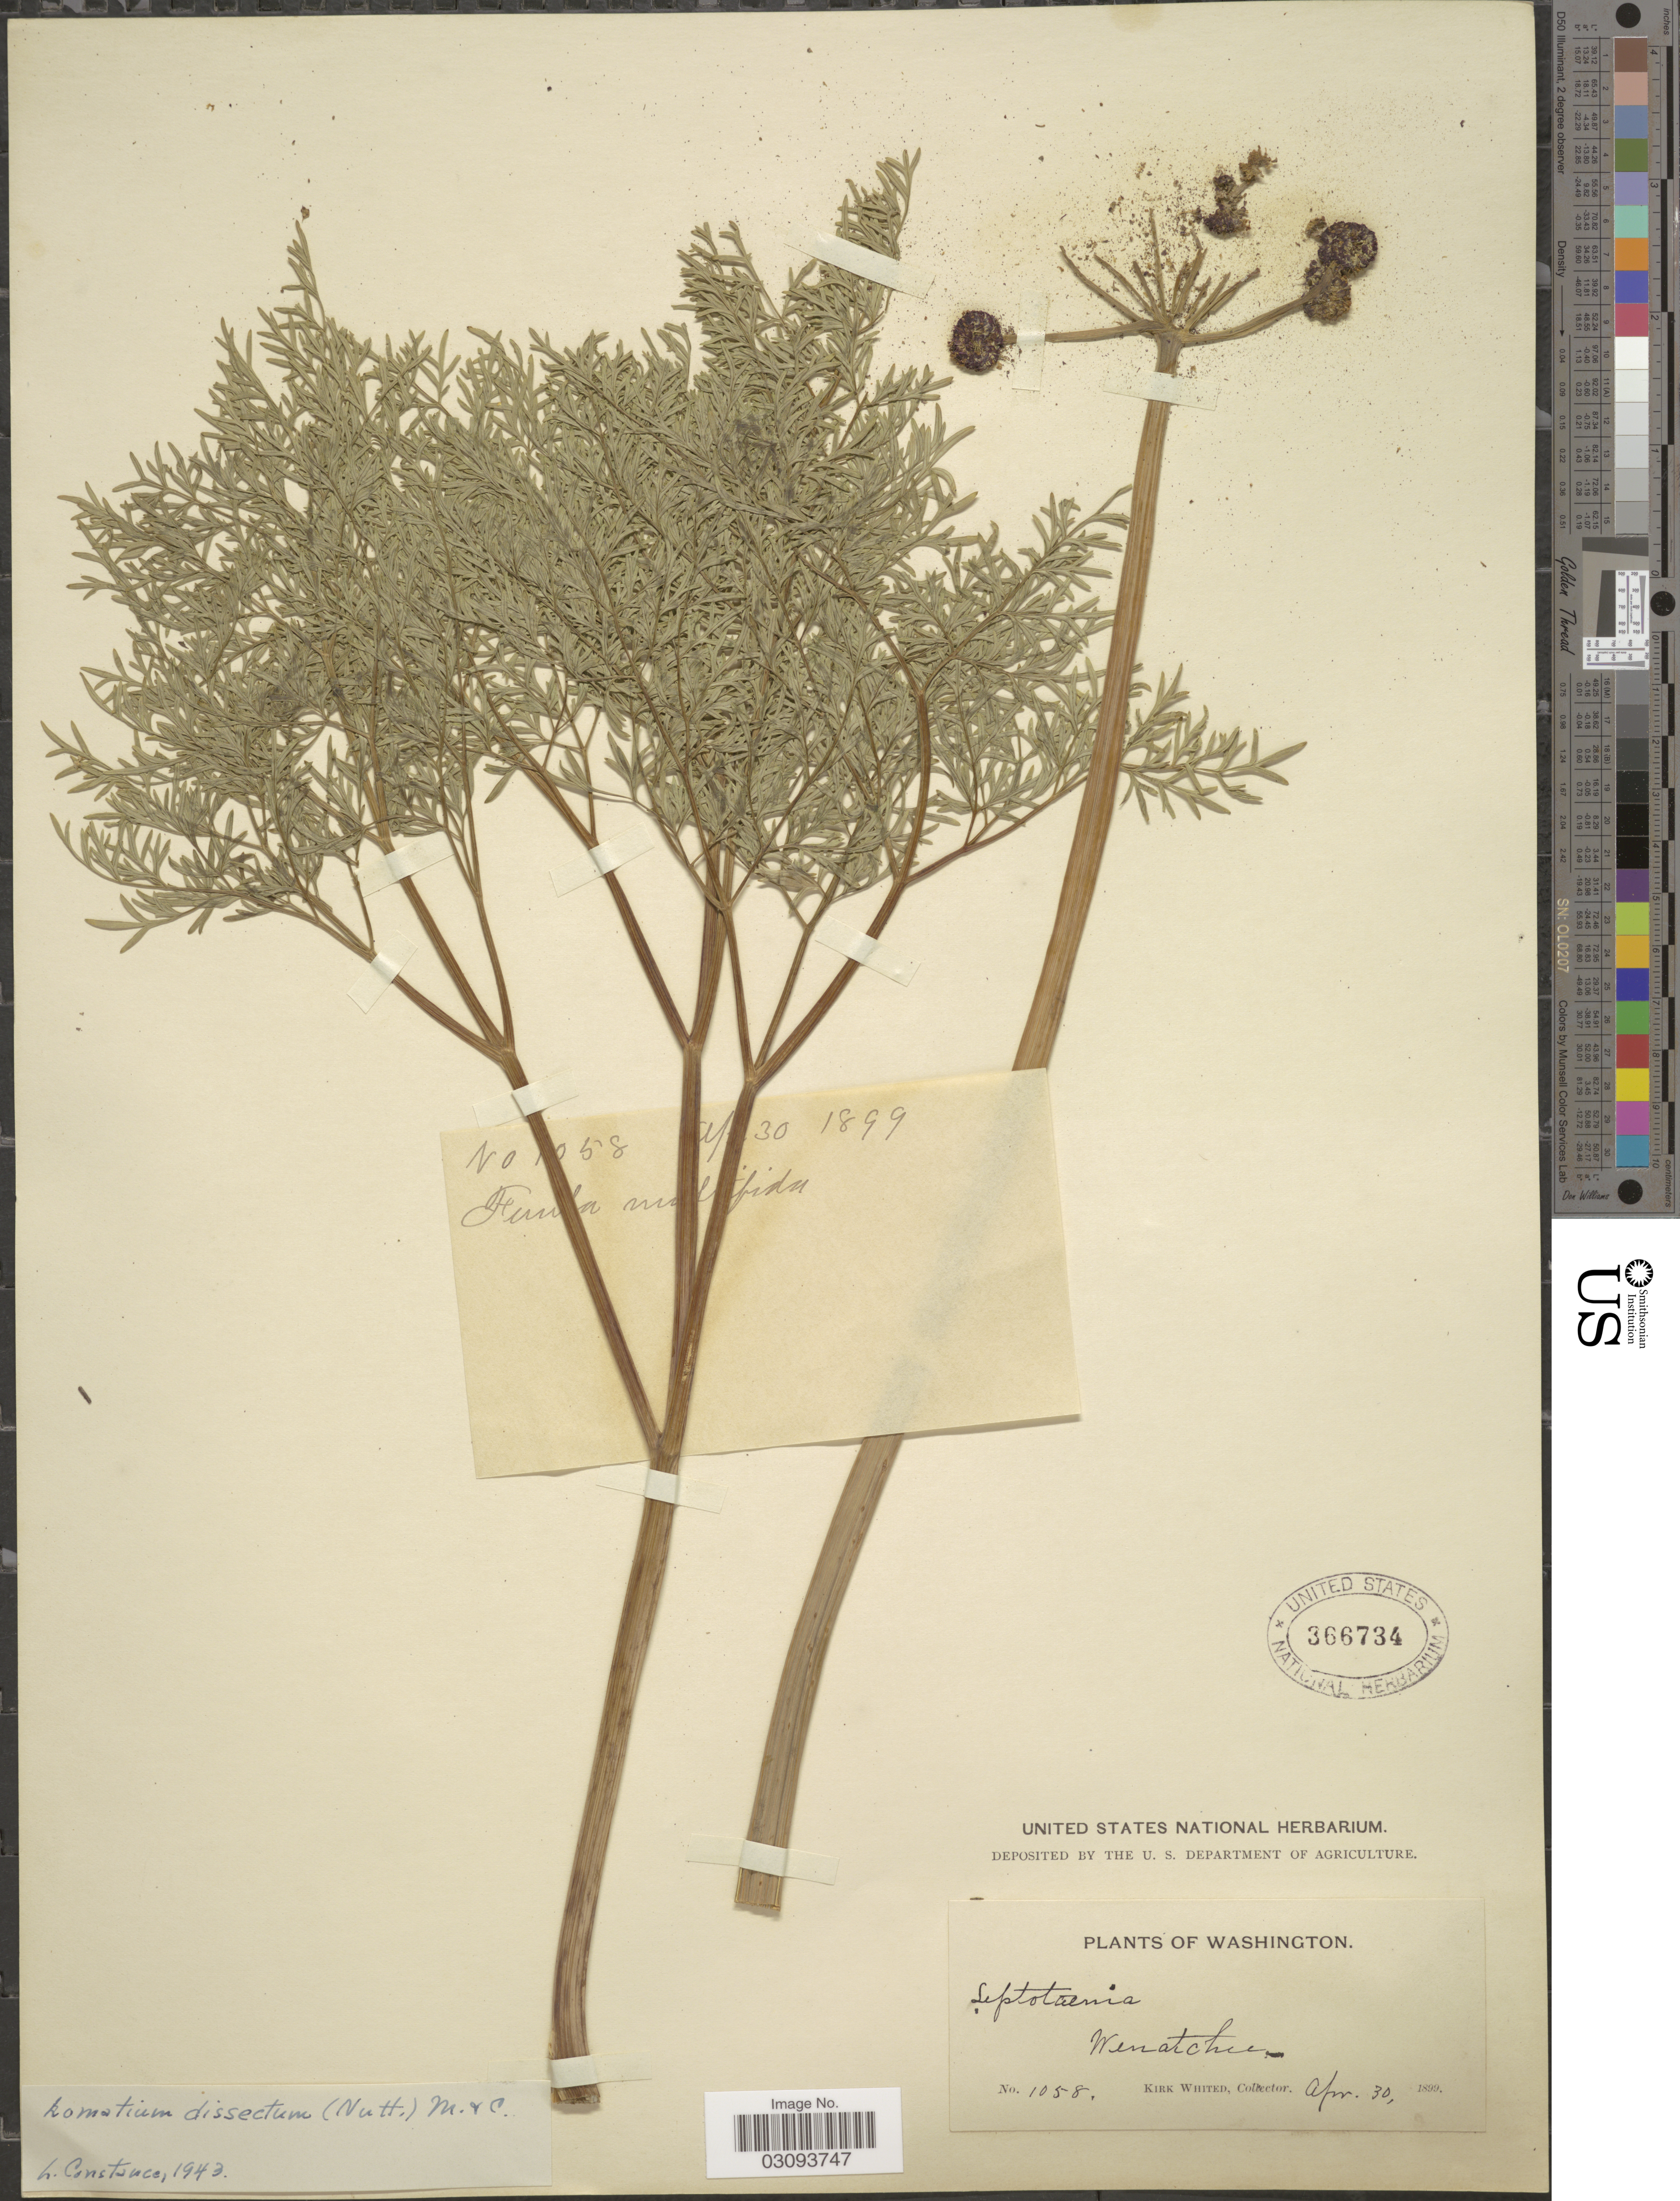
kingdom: Plantae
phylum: Tracheophyta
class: Magnoliopsida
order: Apiales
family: Apiaceae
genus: Lomatium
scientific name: Lomatium dissectum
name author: (Nutt.) Mathias & Constance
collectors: K. Whited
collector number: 1058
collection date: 1899-04-30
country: United States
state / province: Washington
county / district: Chelan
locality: Wenatchee.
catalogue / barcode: US 366734